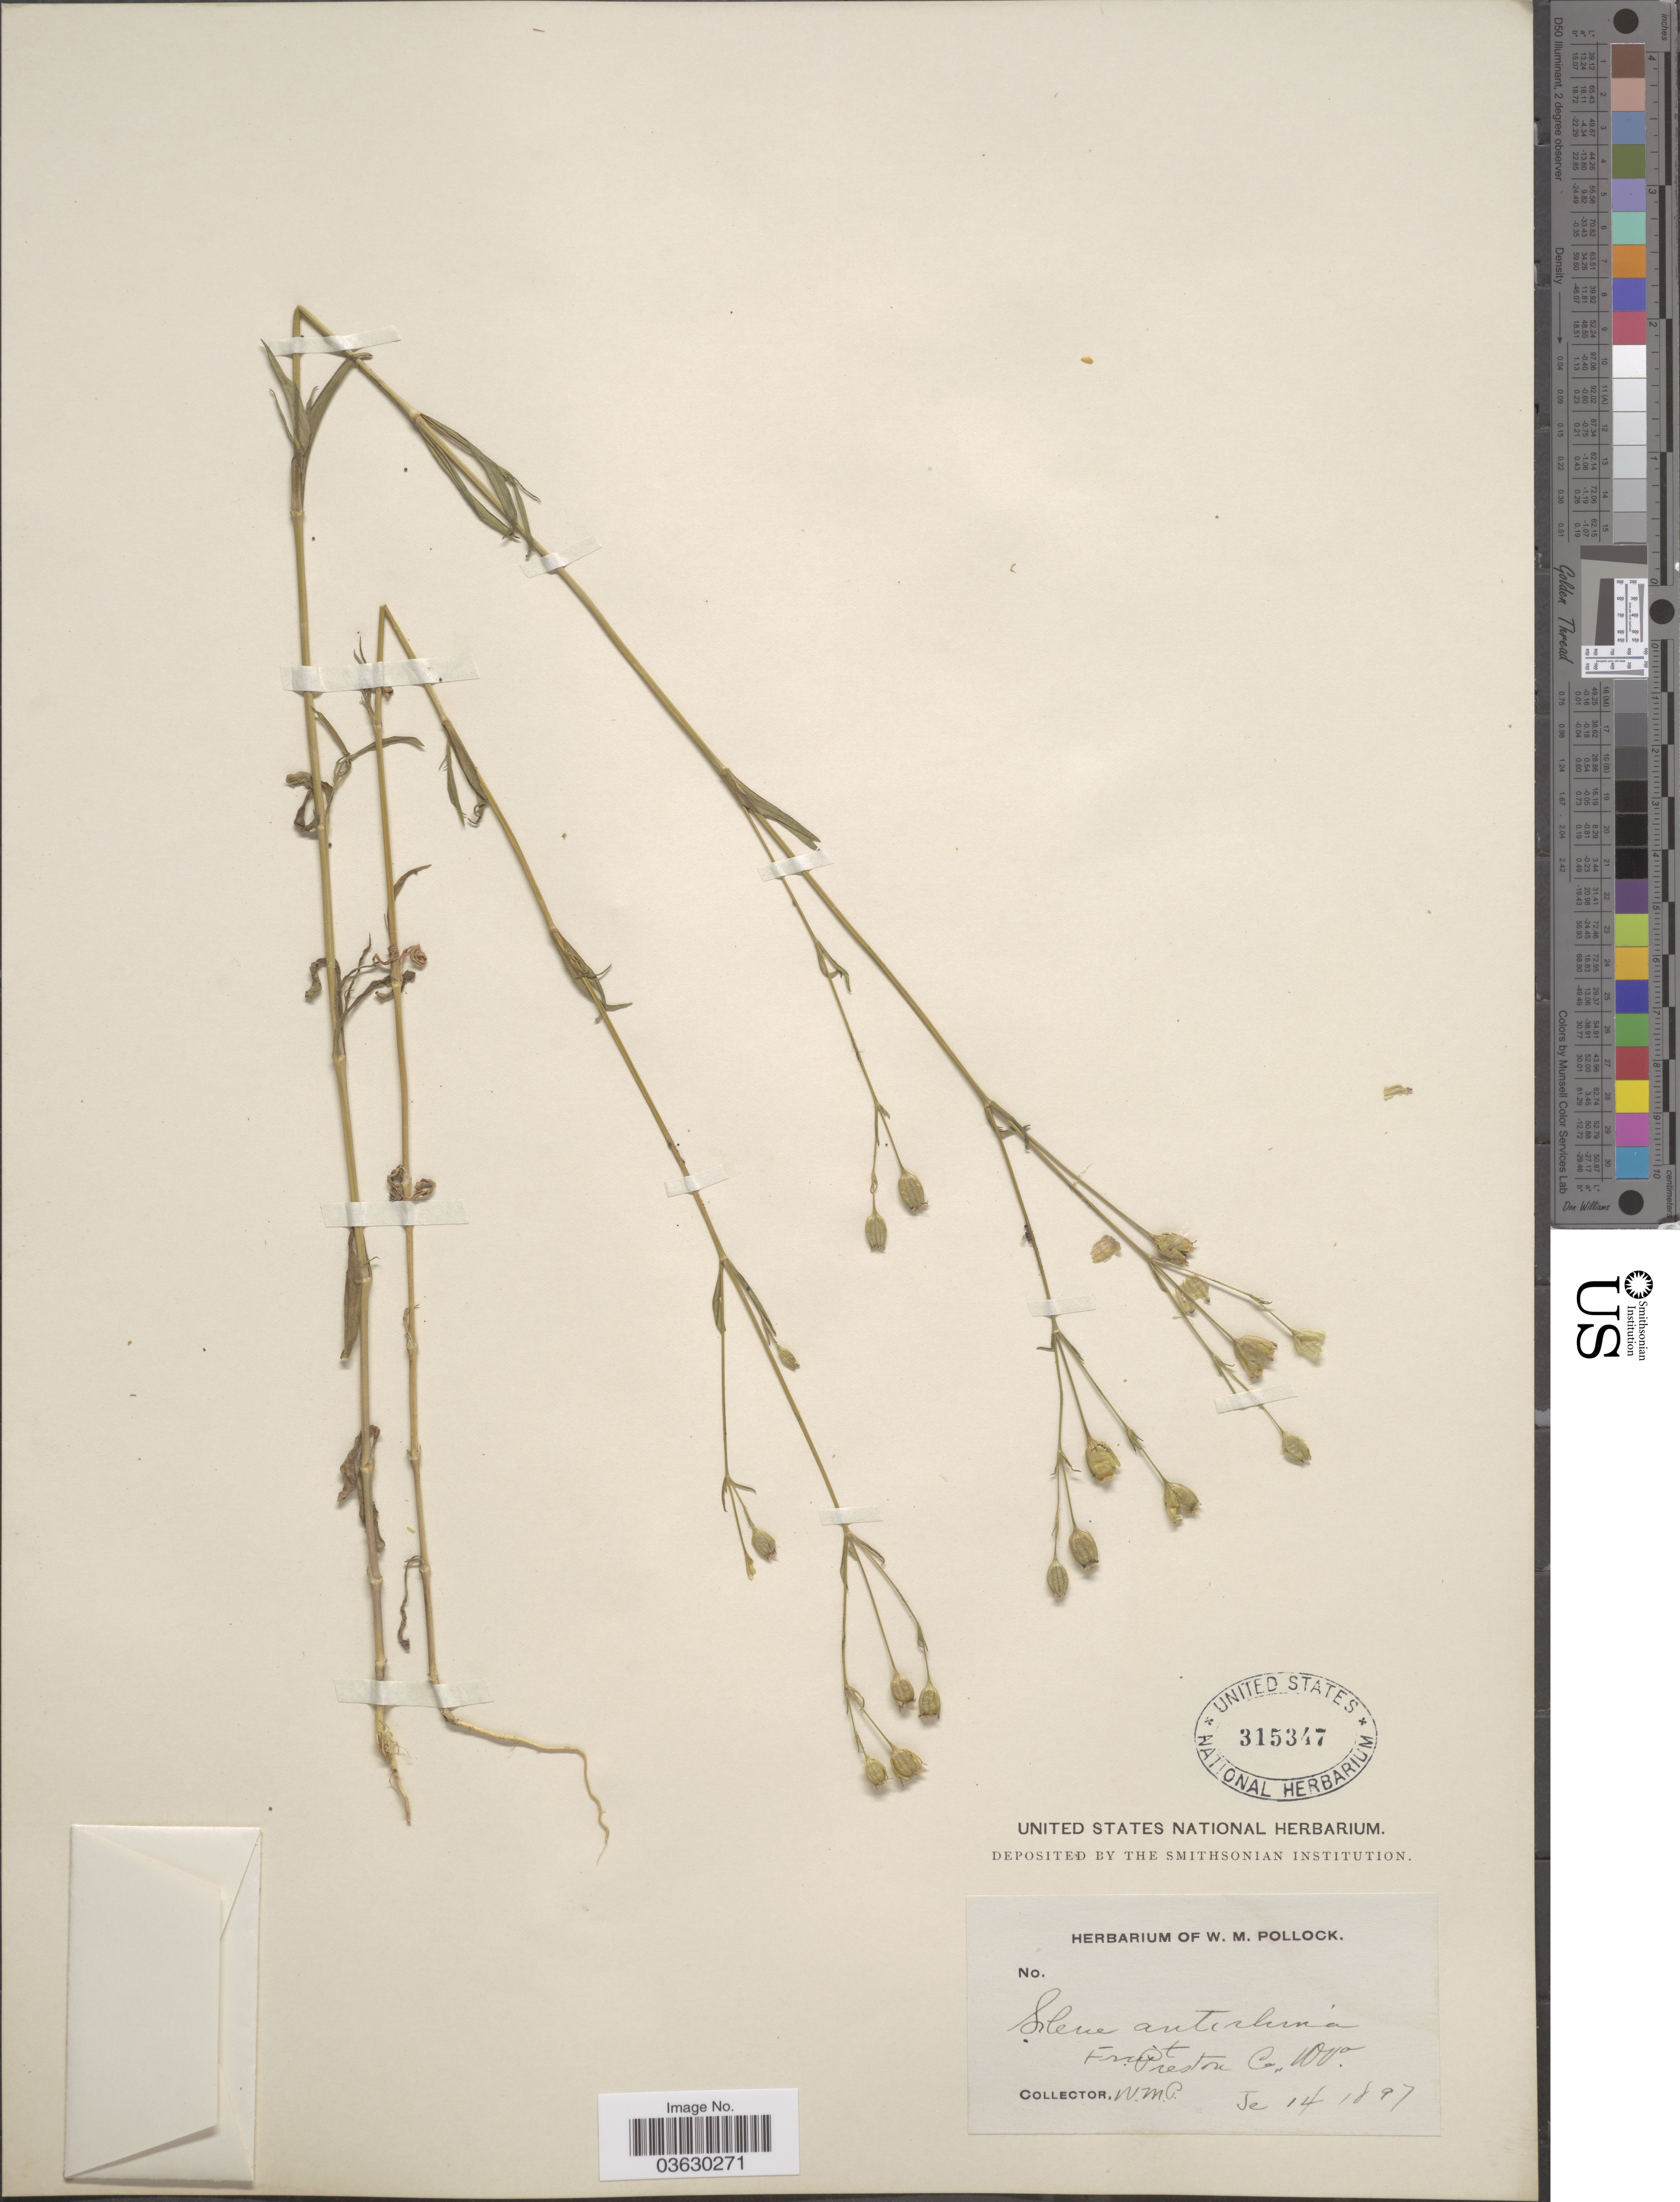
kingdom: Plantae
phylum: Tracheophyta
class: Magnoliopsida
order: Caryophyllales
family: Caryophyllaceae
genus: Silene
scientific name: Silene antirrhina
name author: L.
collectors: W. M. Pollock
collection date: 1897-06-14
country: United States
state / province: West Virginia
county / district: Preston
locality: Preston Co.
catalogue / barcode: US 315347